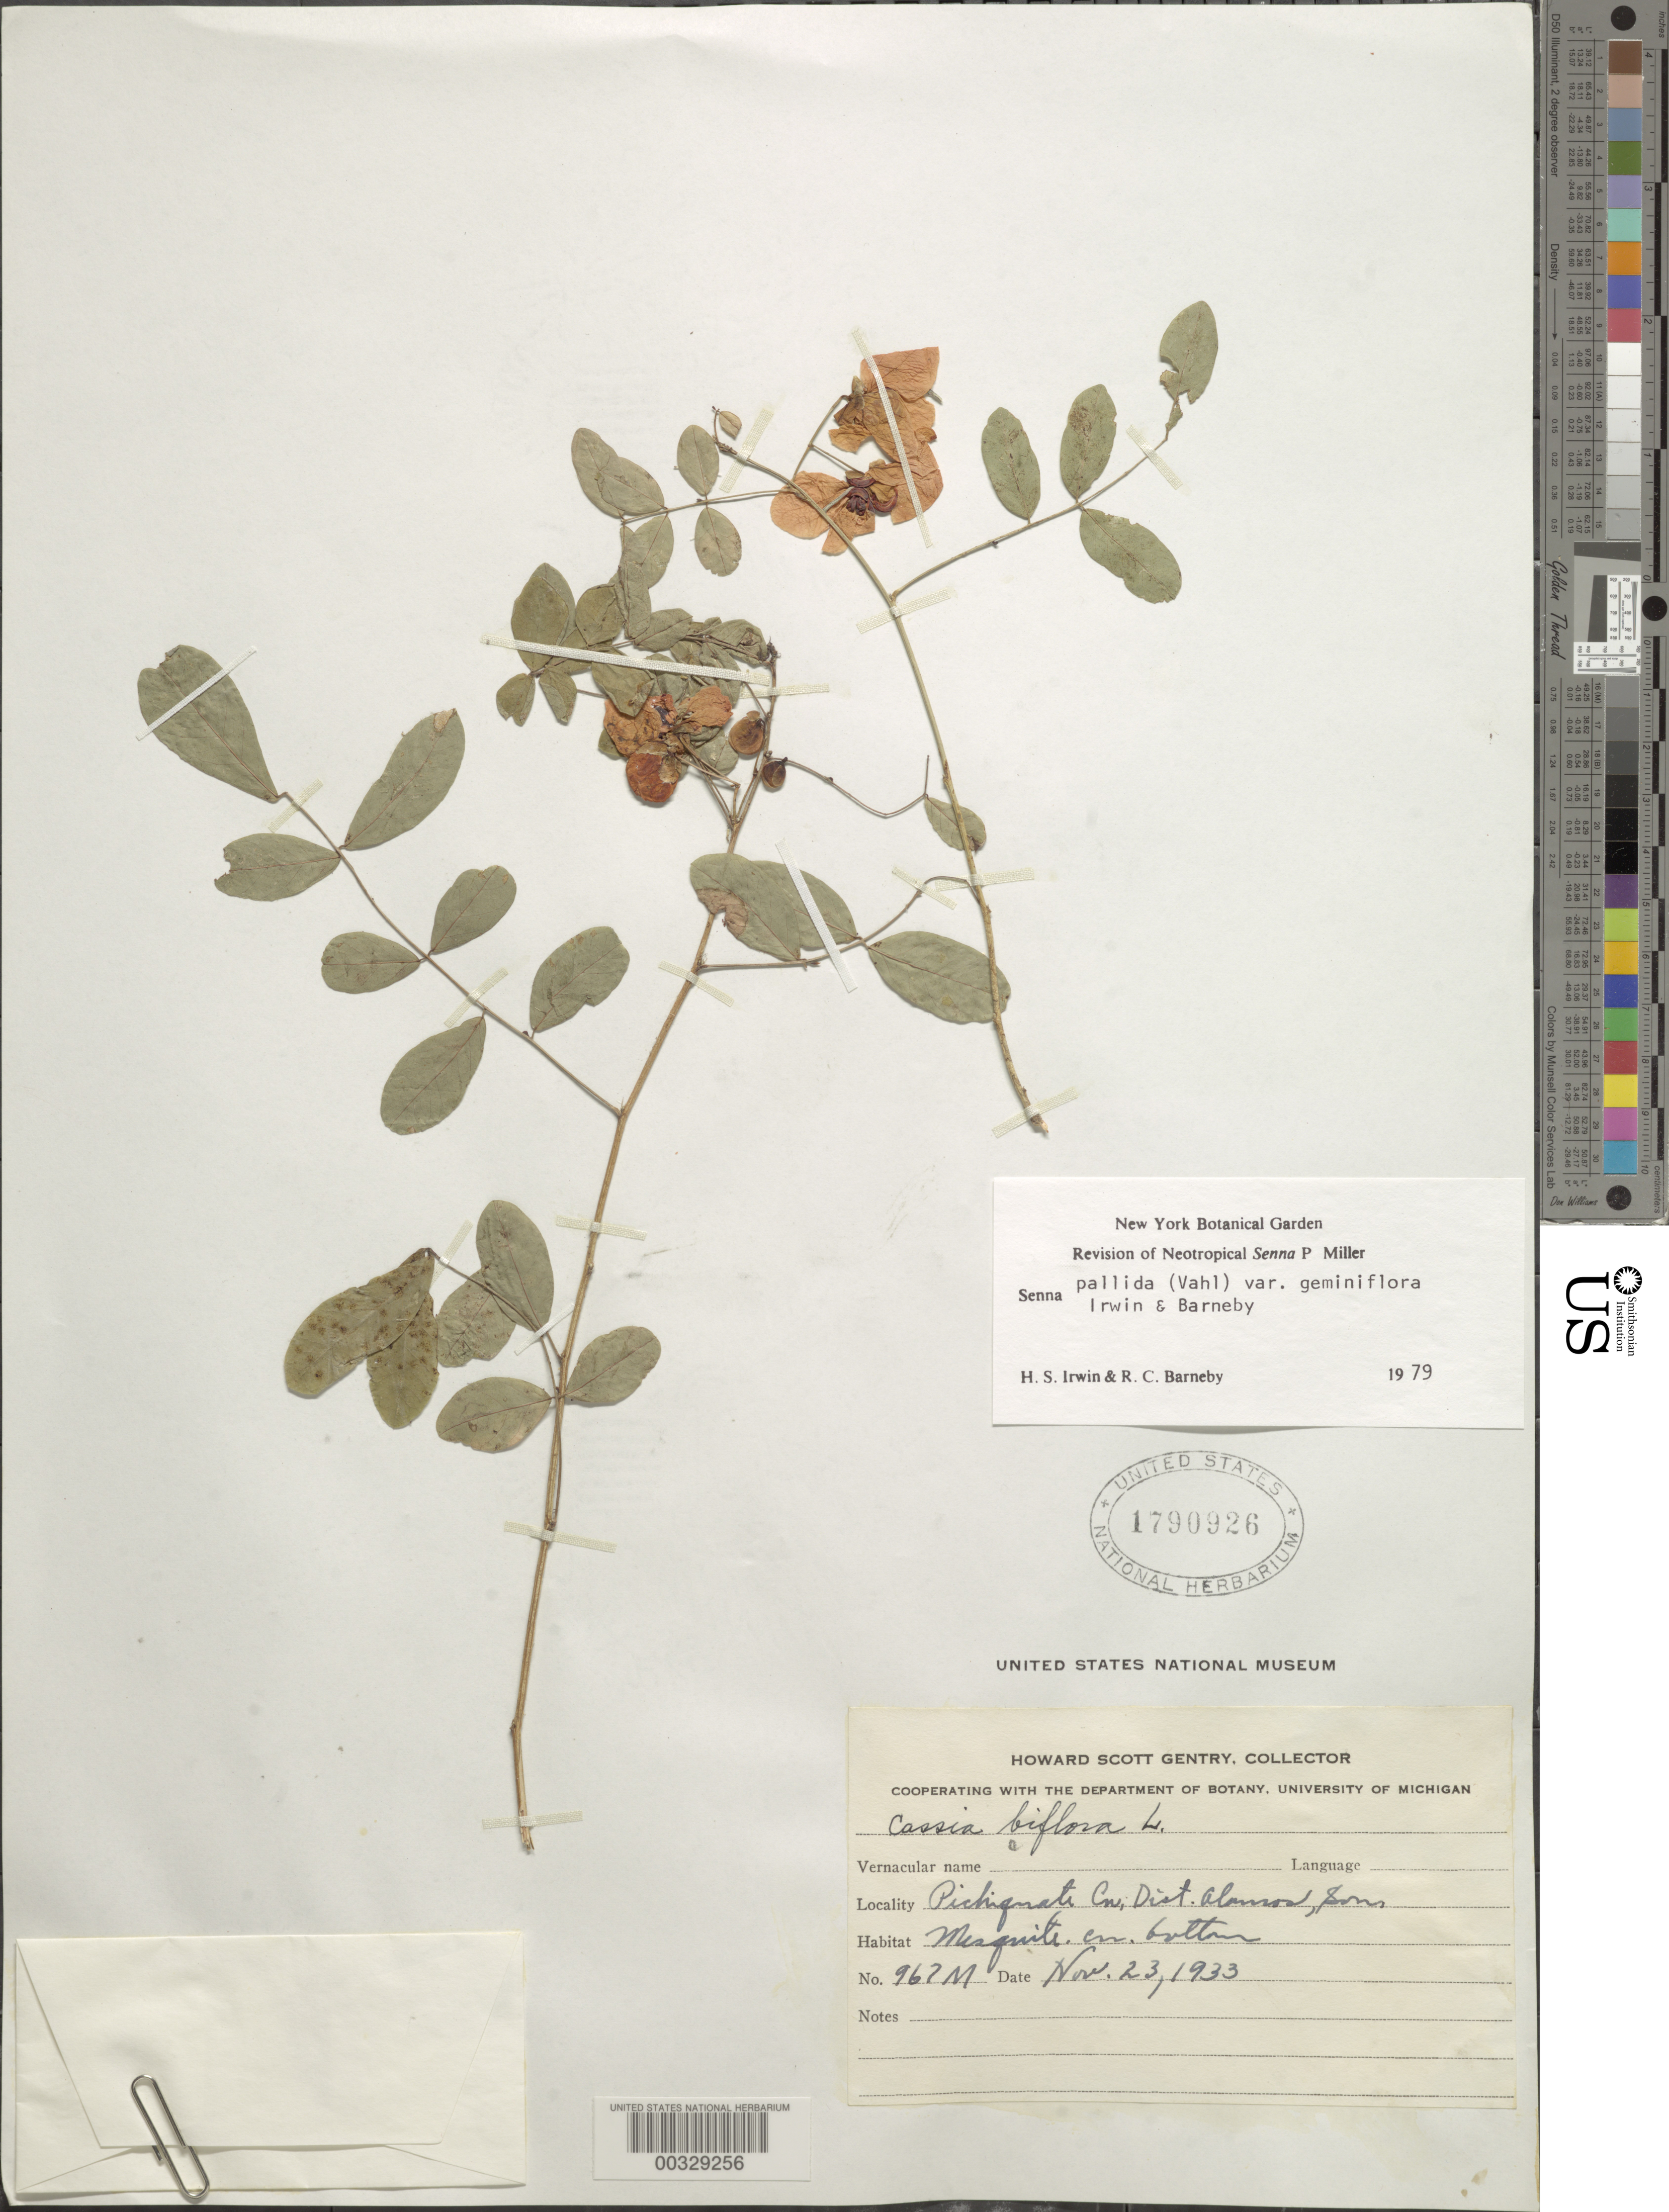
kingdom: Plantae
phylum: Tracheophyta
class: Magnoliopsida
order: Fabales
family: Fabaceae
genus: Senna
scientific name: Senna pallida var. geminiflora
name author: H.S. Irwin & Barneby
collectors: H. S. Gentry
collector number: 967m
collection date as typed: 23 Nov 1933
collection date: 1933-11-23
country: Mexico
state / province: Sonora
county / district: Alamos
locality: Pichiquate canyon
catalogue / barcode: US 1790926